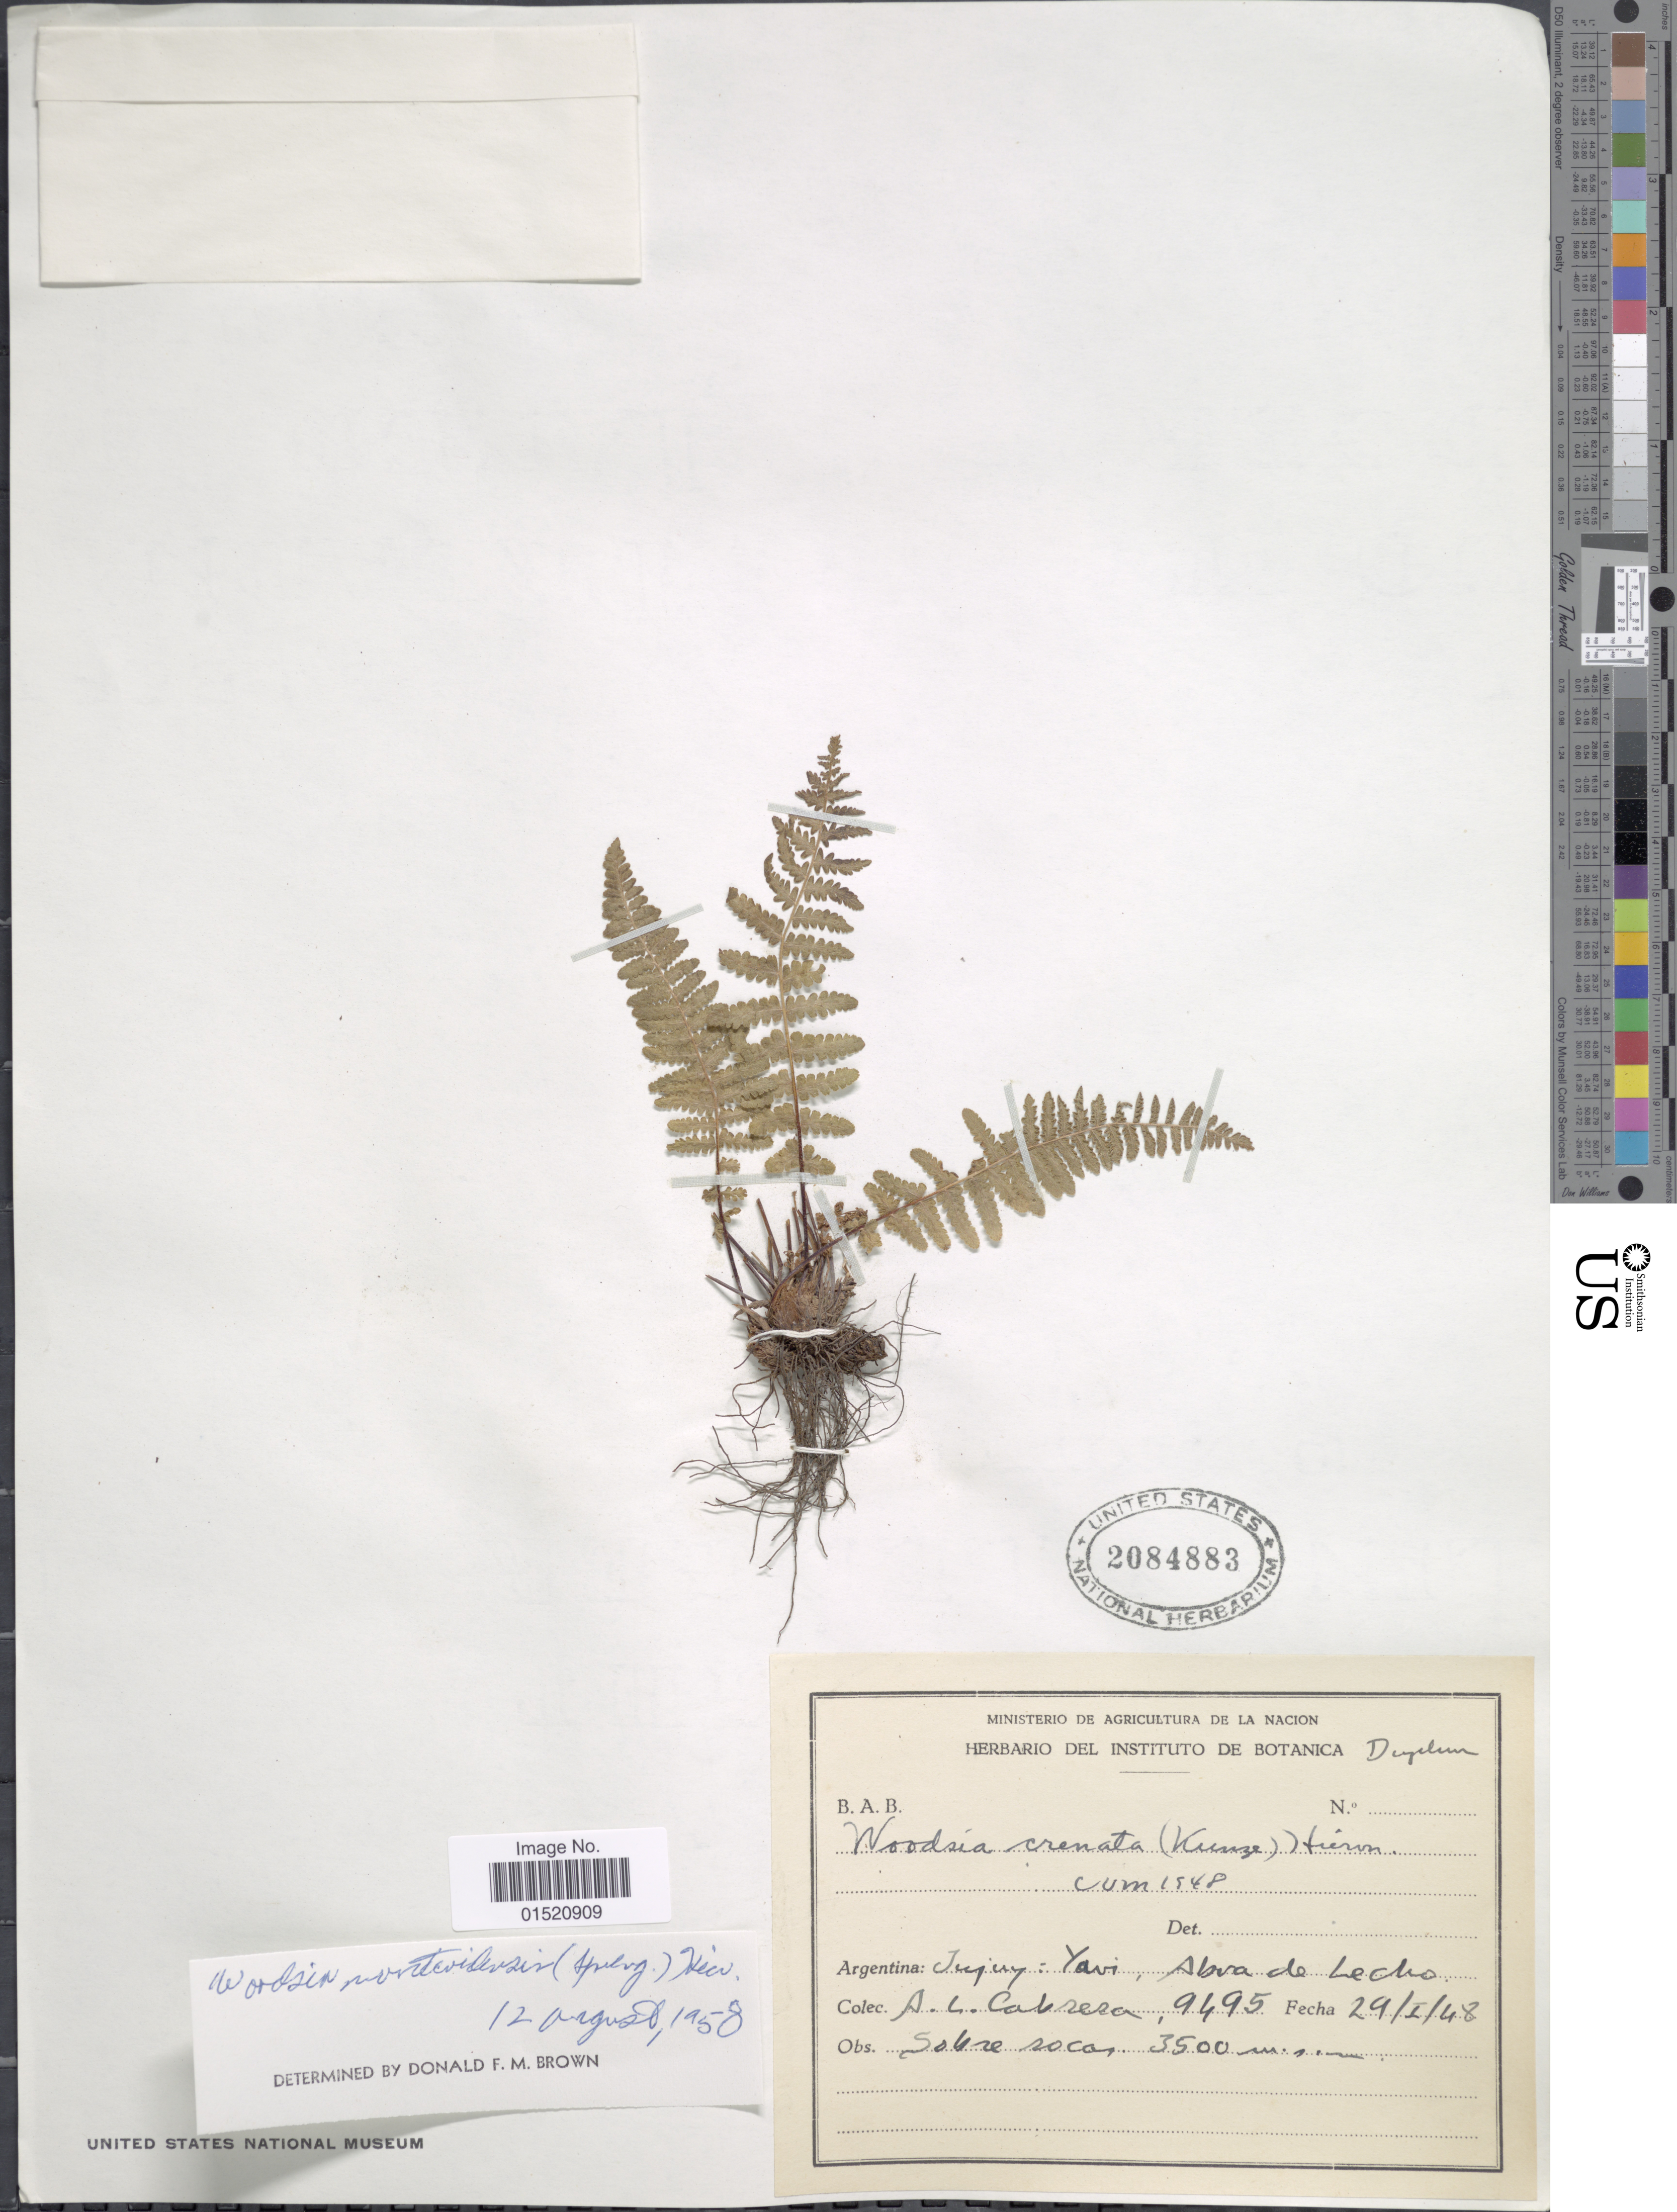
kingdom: Plantae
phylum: Tracheophyta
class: Polypodiopsida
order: Polypodiales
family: Woodsiaceae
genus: Woodsia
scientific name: Woodsia montevidensis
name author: (Spreng.) Hieron.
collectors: A. L. Cabrera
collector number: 9495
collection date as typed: Transcribed d/m/y: 29/1/48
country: Argentina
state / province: Jujuy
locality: Yavi, Above de Lecho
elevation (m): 3500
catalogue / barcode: US 2084883